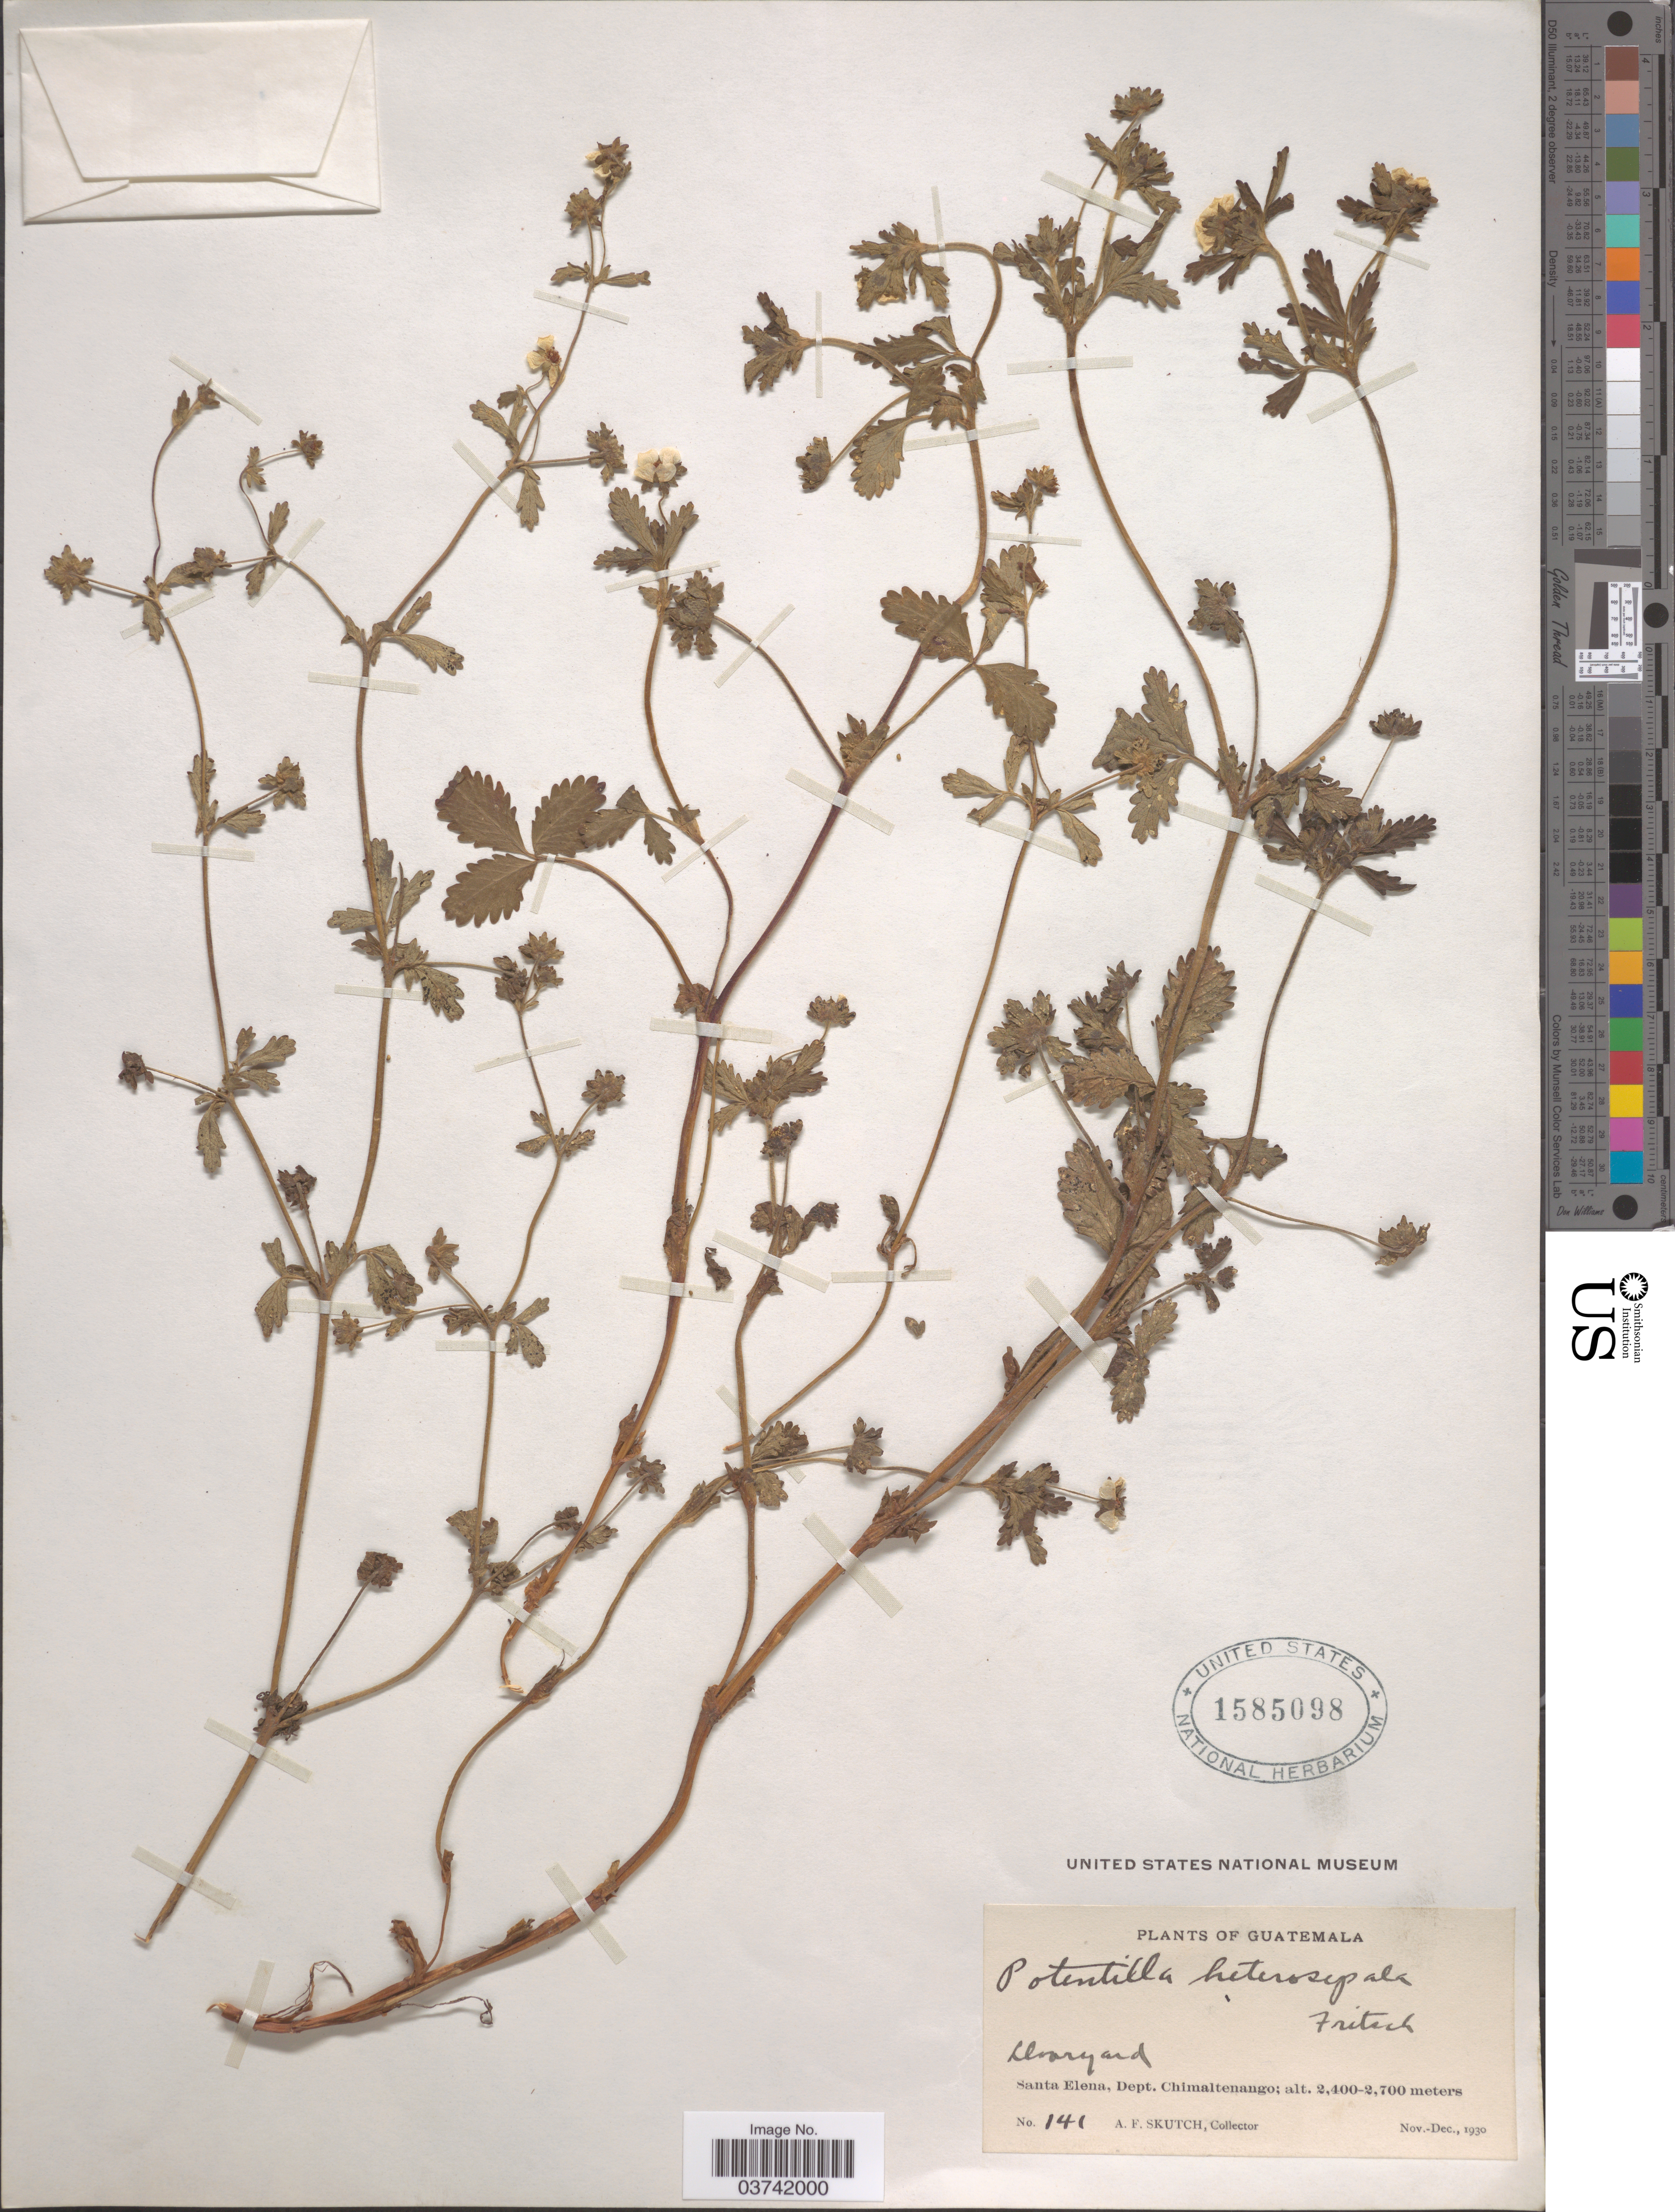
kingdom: Plantae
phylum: Tracheophyta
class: Magnoliopsida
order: Rosales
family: Rosaceae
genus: Potentilla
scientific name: Potentilla heterosepala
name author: Fritsch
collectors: A. F. Skutch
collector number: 141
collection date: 1930-11/1930-12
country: Guatemala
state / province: Chimaltenango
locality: Santa Elena, Dep. Chimaltenango.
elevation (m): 2400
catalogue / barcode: US 1585098